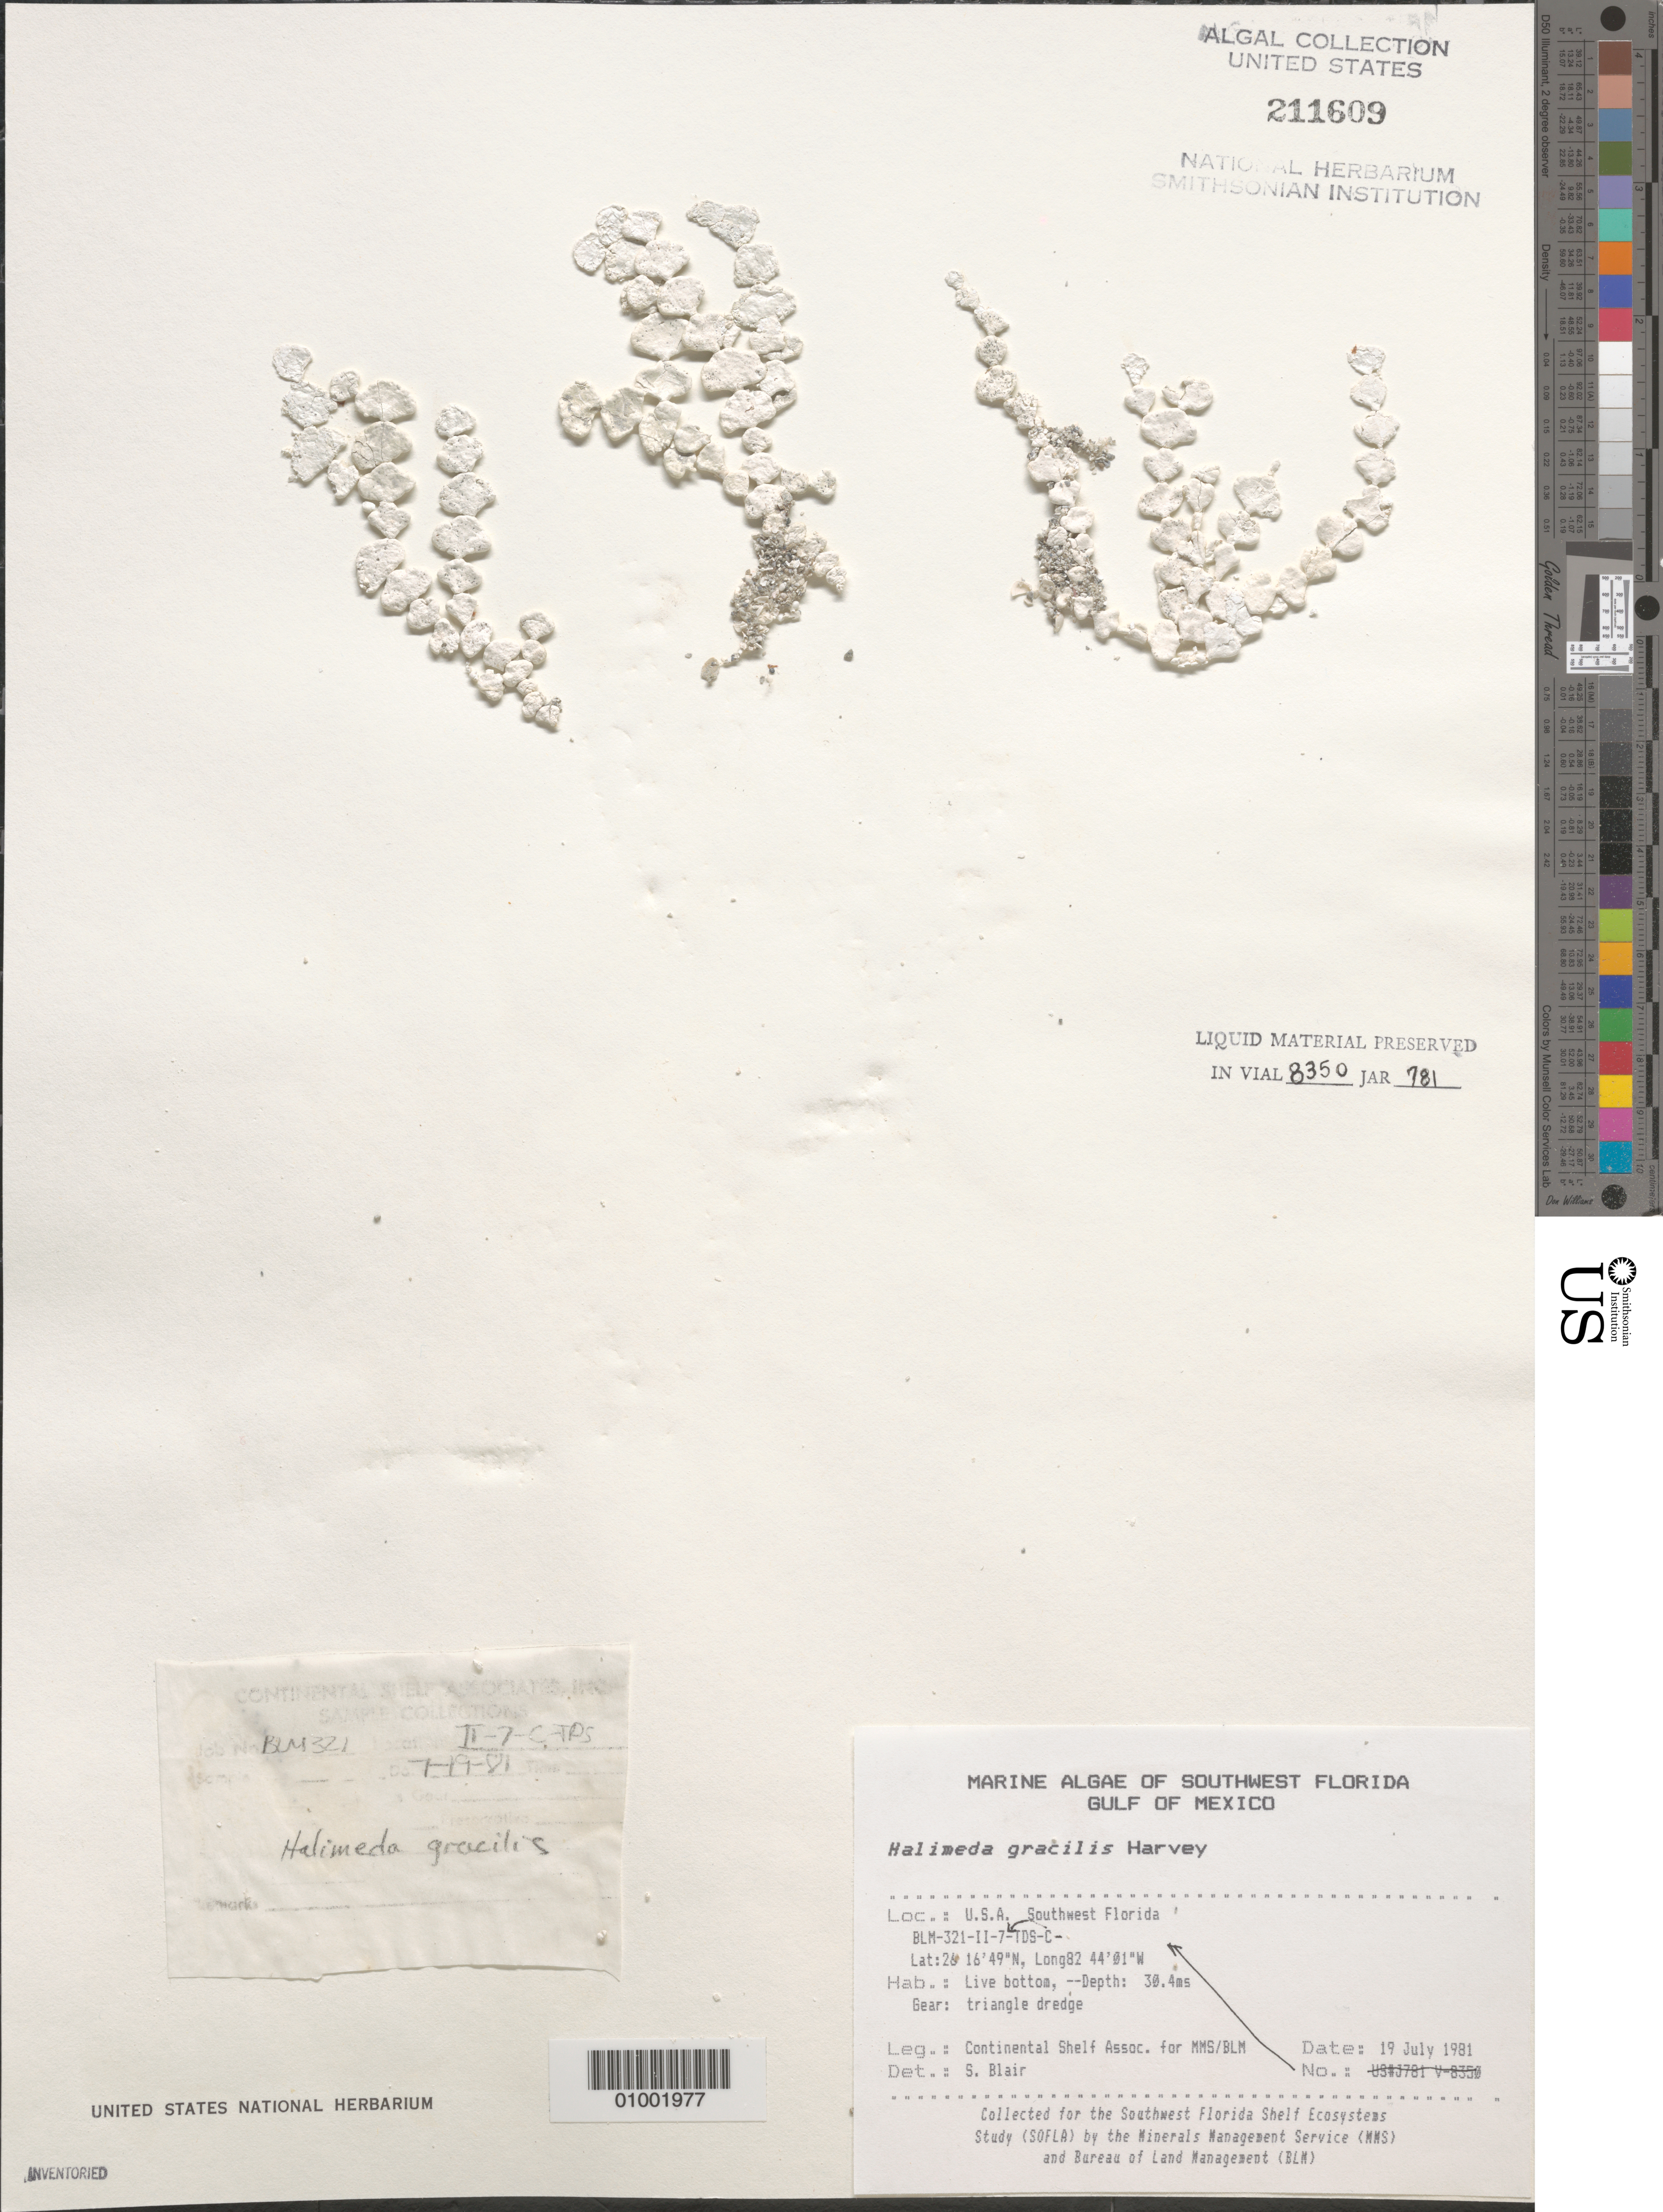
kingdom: Plantae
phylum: Chlorophyta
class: Ulvophyceae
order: Bryopsidales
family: Halimedaceae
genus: Halimeda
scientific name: Halimeda gracilis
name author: Harv. ex J. Agardh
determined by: Blair, S. M.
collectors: Continental Shelf Associates for the MMS/BLM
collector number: BLM-321-II-7-C-TDS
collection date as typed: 19 Jul 1981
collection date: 1981-07-19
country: United States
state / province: Florida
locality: Gulf of Mexico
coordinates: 26 16'49"N, 82 44'01"W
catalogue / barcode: US 211609